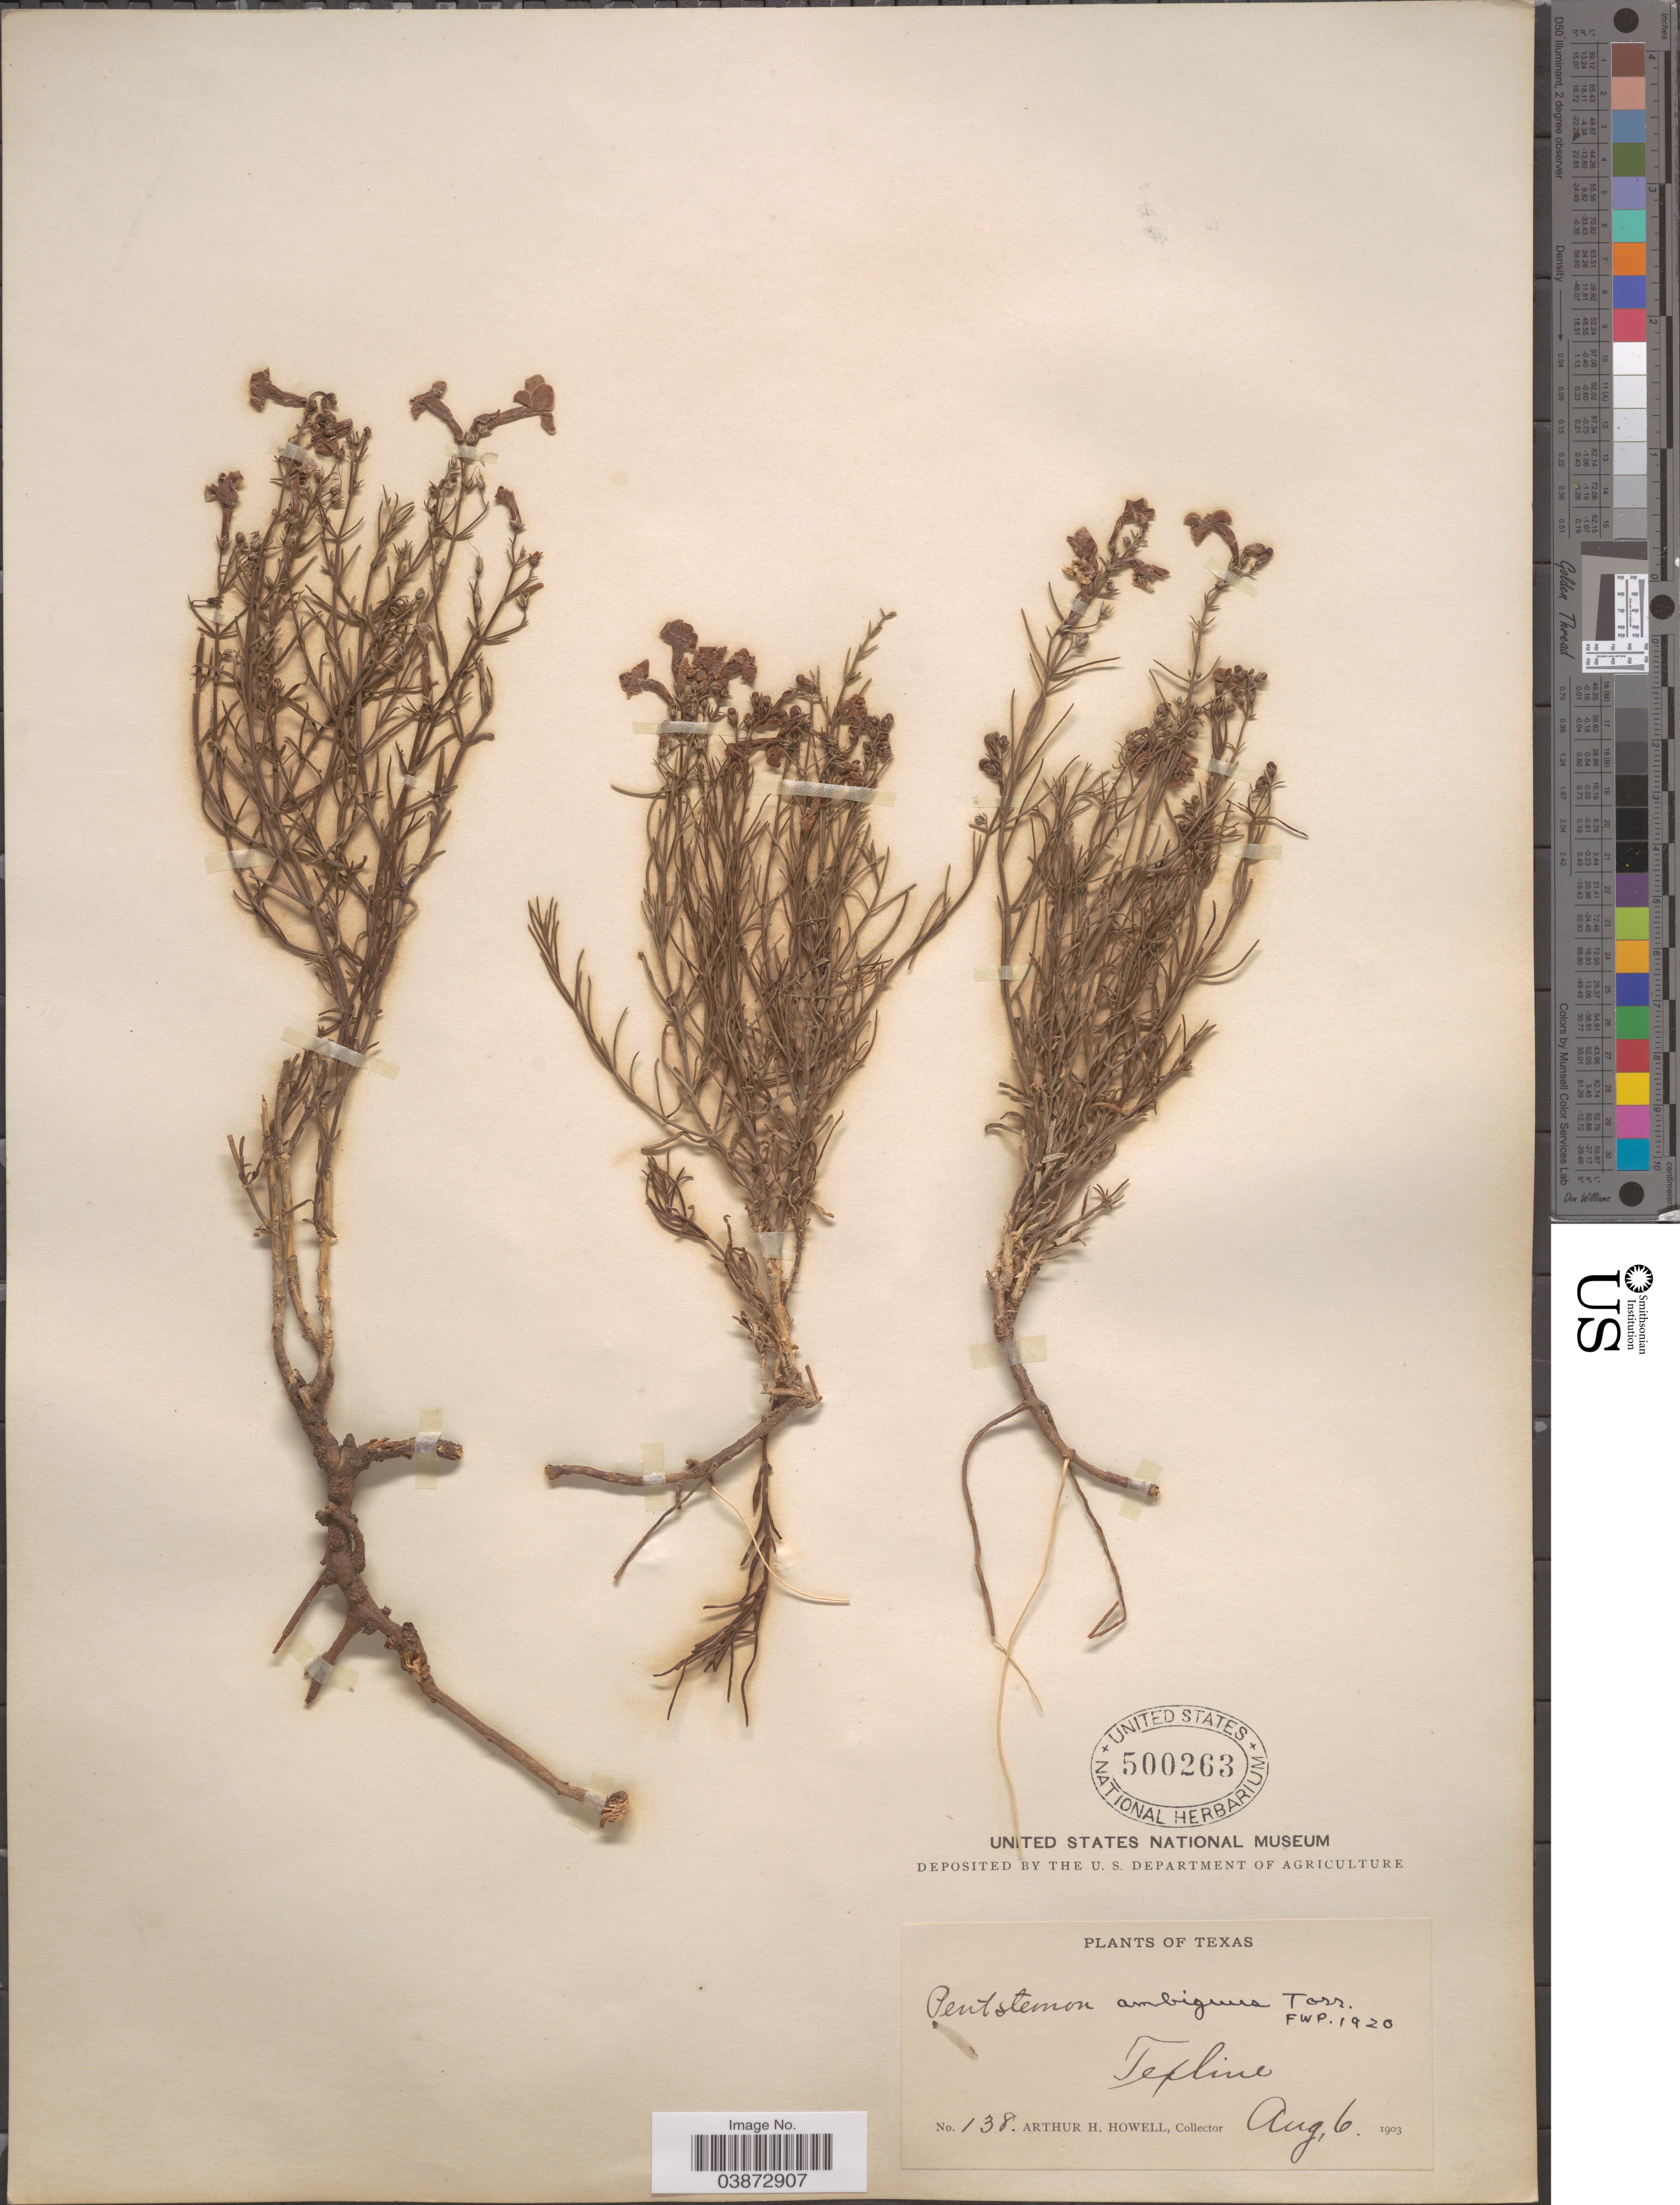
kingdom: Plantae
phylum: Tracheophyta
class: Magnoliopsida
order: Lamiales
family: Plantaginaceae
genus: Penstemon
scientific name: Penstemon ambiguus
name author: Torr.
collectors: A. H. Howell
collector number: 138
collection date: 1903-08-06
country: United States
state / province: Texas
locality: Texline.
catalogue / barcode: US 500263